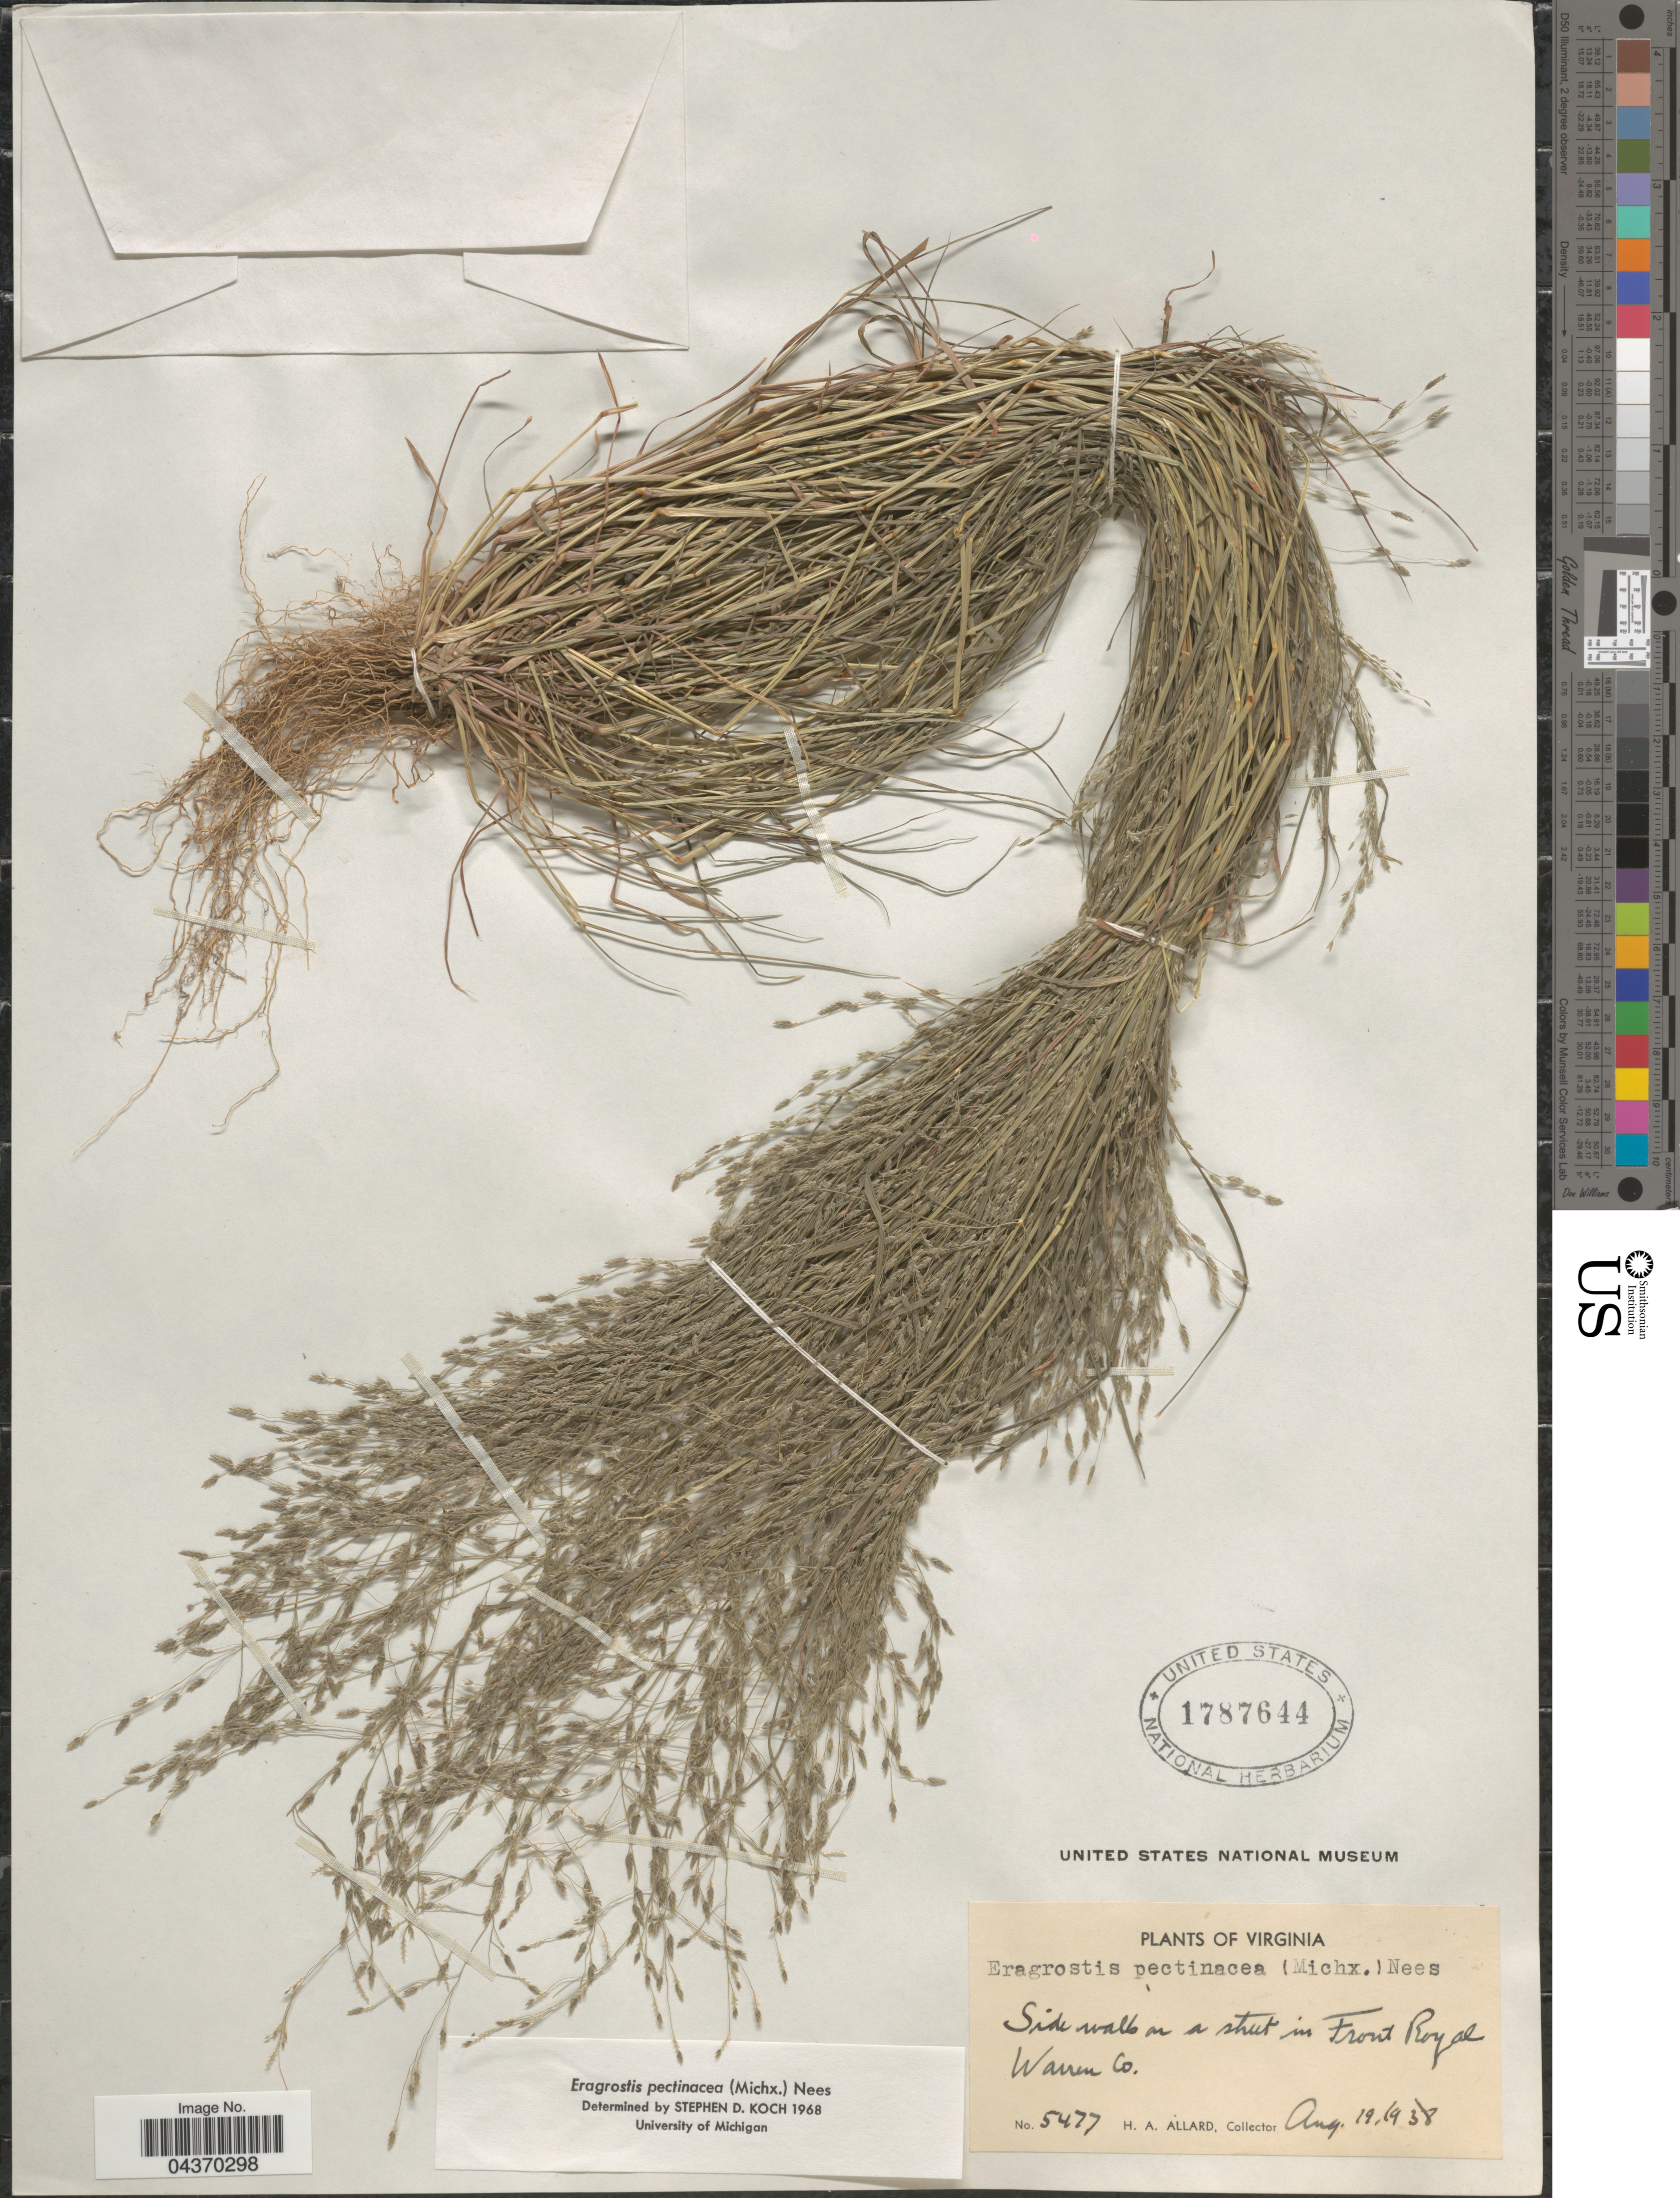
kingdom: Plantae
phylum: Tracheophyta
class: Liliopsida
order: Poales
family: Poaceae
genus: Eragrostis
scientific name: Eragrostis pectinacea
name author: (Michx.) Nees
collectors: H. A. Allard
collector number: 5477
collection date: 1938-08-19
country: United States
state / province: Virginia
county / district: Warren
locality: Side walk on a street in Front Royal. Warren Co.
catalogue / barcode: US 1787644